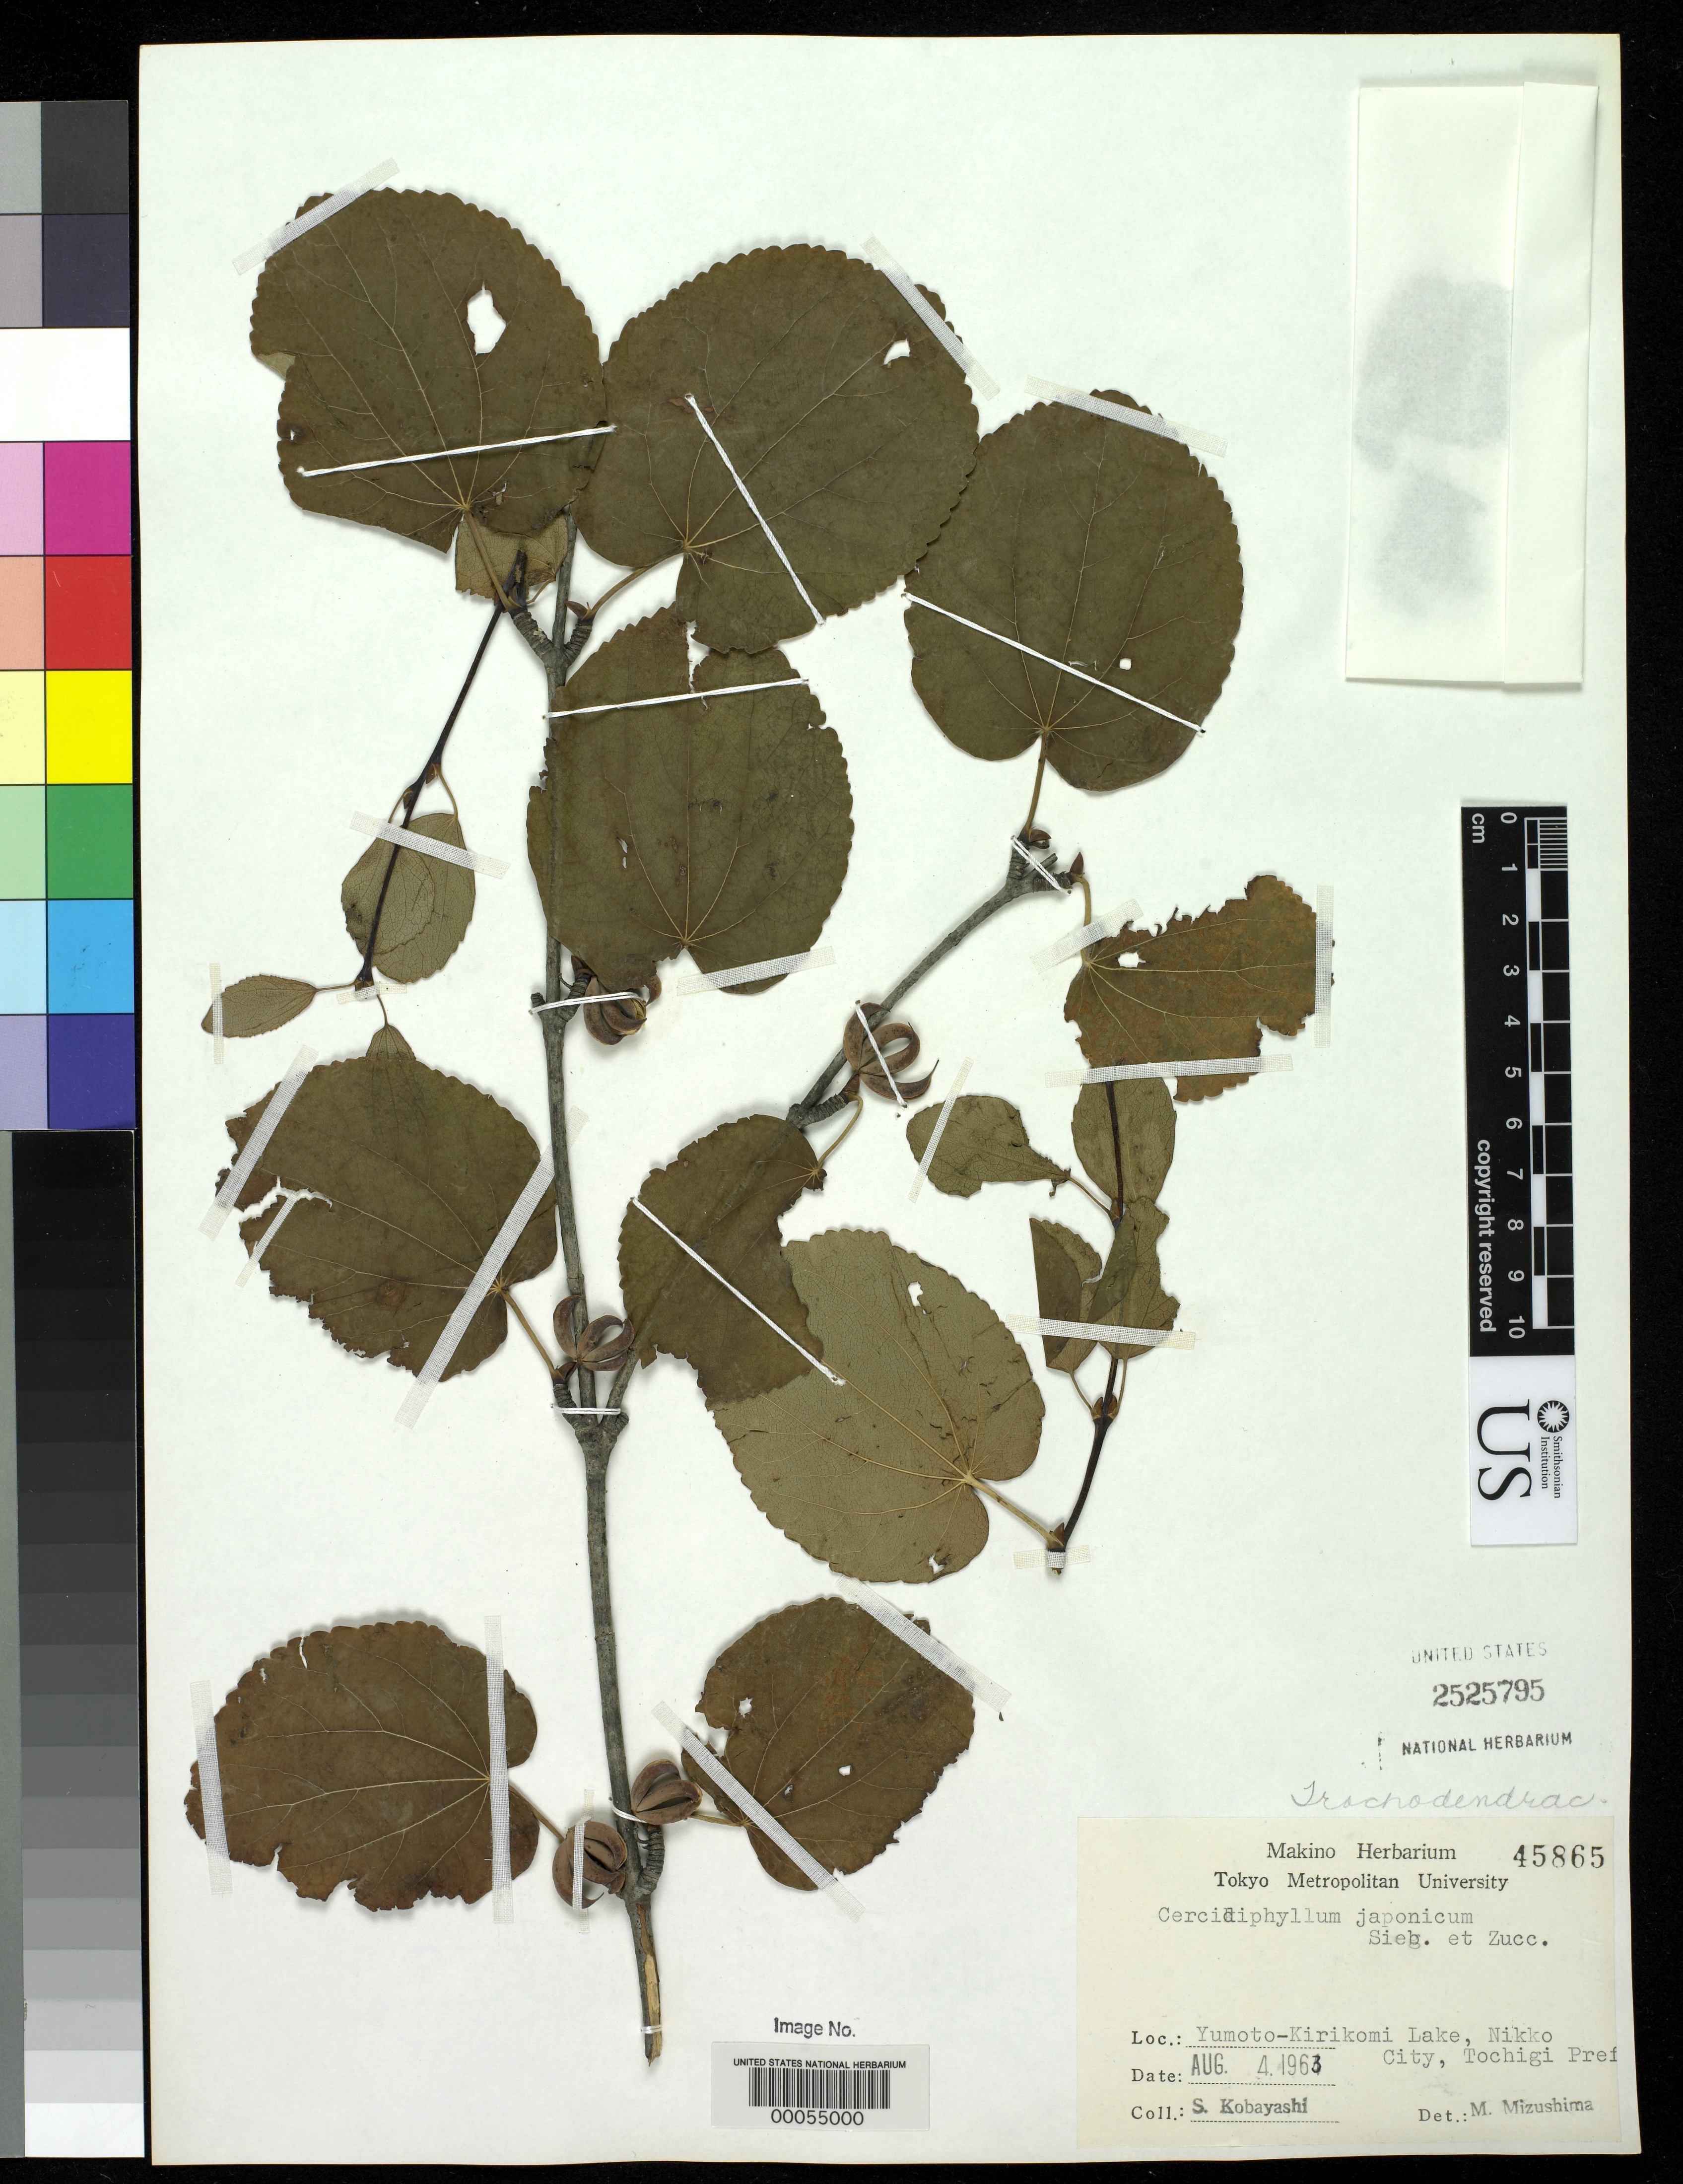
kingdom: Plantae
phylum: Tracheophyta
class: Magnoliopsida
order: Saxifragales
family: Cercidiphyllaceae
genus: Cercidiphyllum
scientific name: Cercidiphyllum japonicum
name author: Siebold & Zucc. ex J.J. Hoffm. & Schult. f.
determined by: Mizushima, M.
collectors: S. Kobayashi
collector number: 45865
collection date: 1963-08-04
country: Japan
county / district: Tochigi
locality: Yimoto-Kirikomi Lake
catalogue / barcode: US 2525795